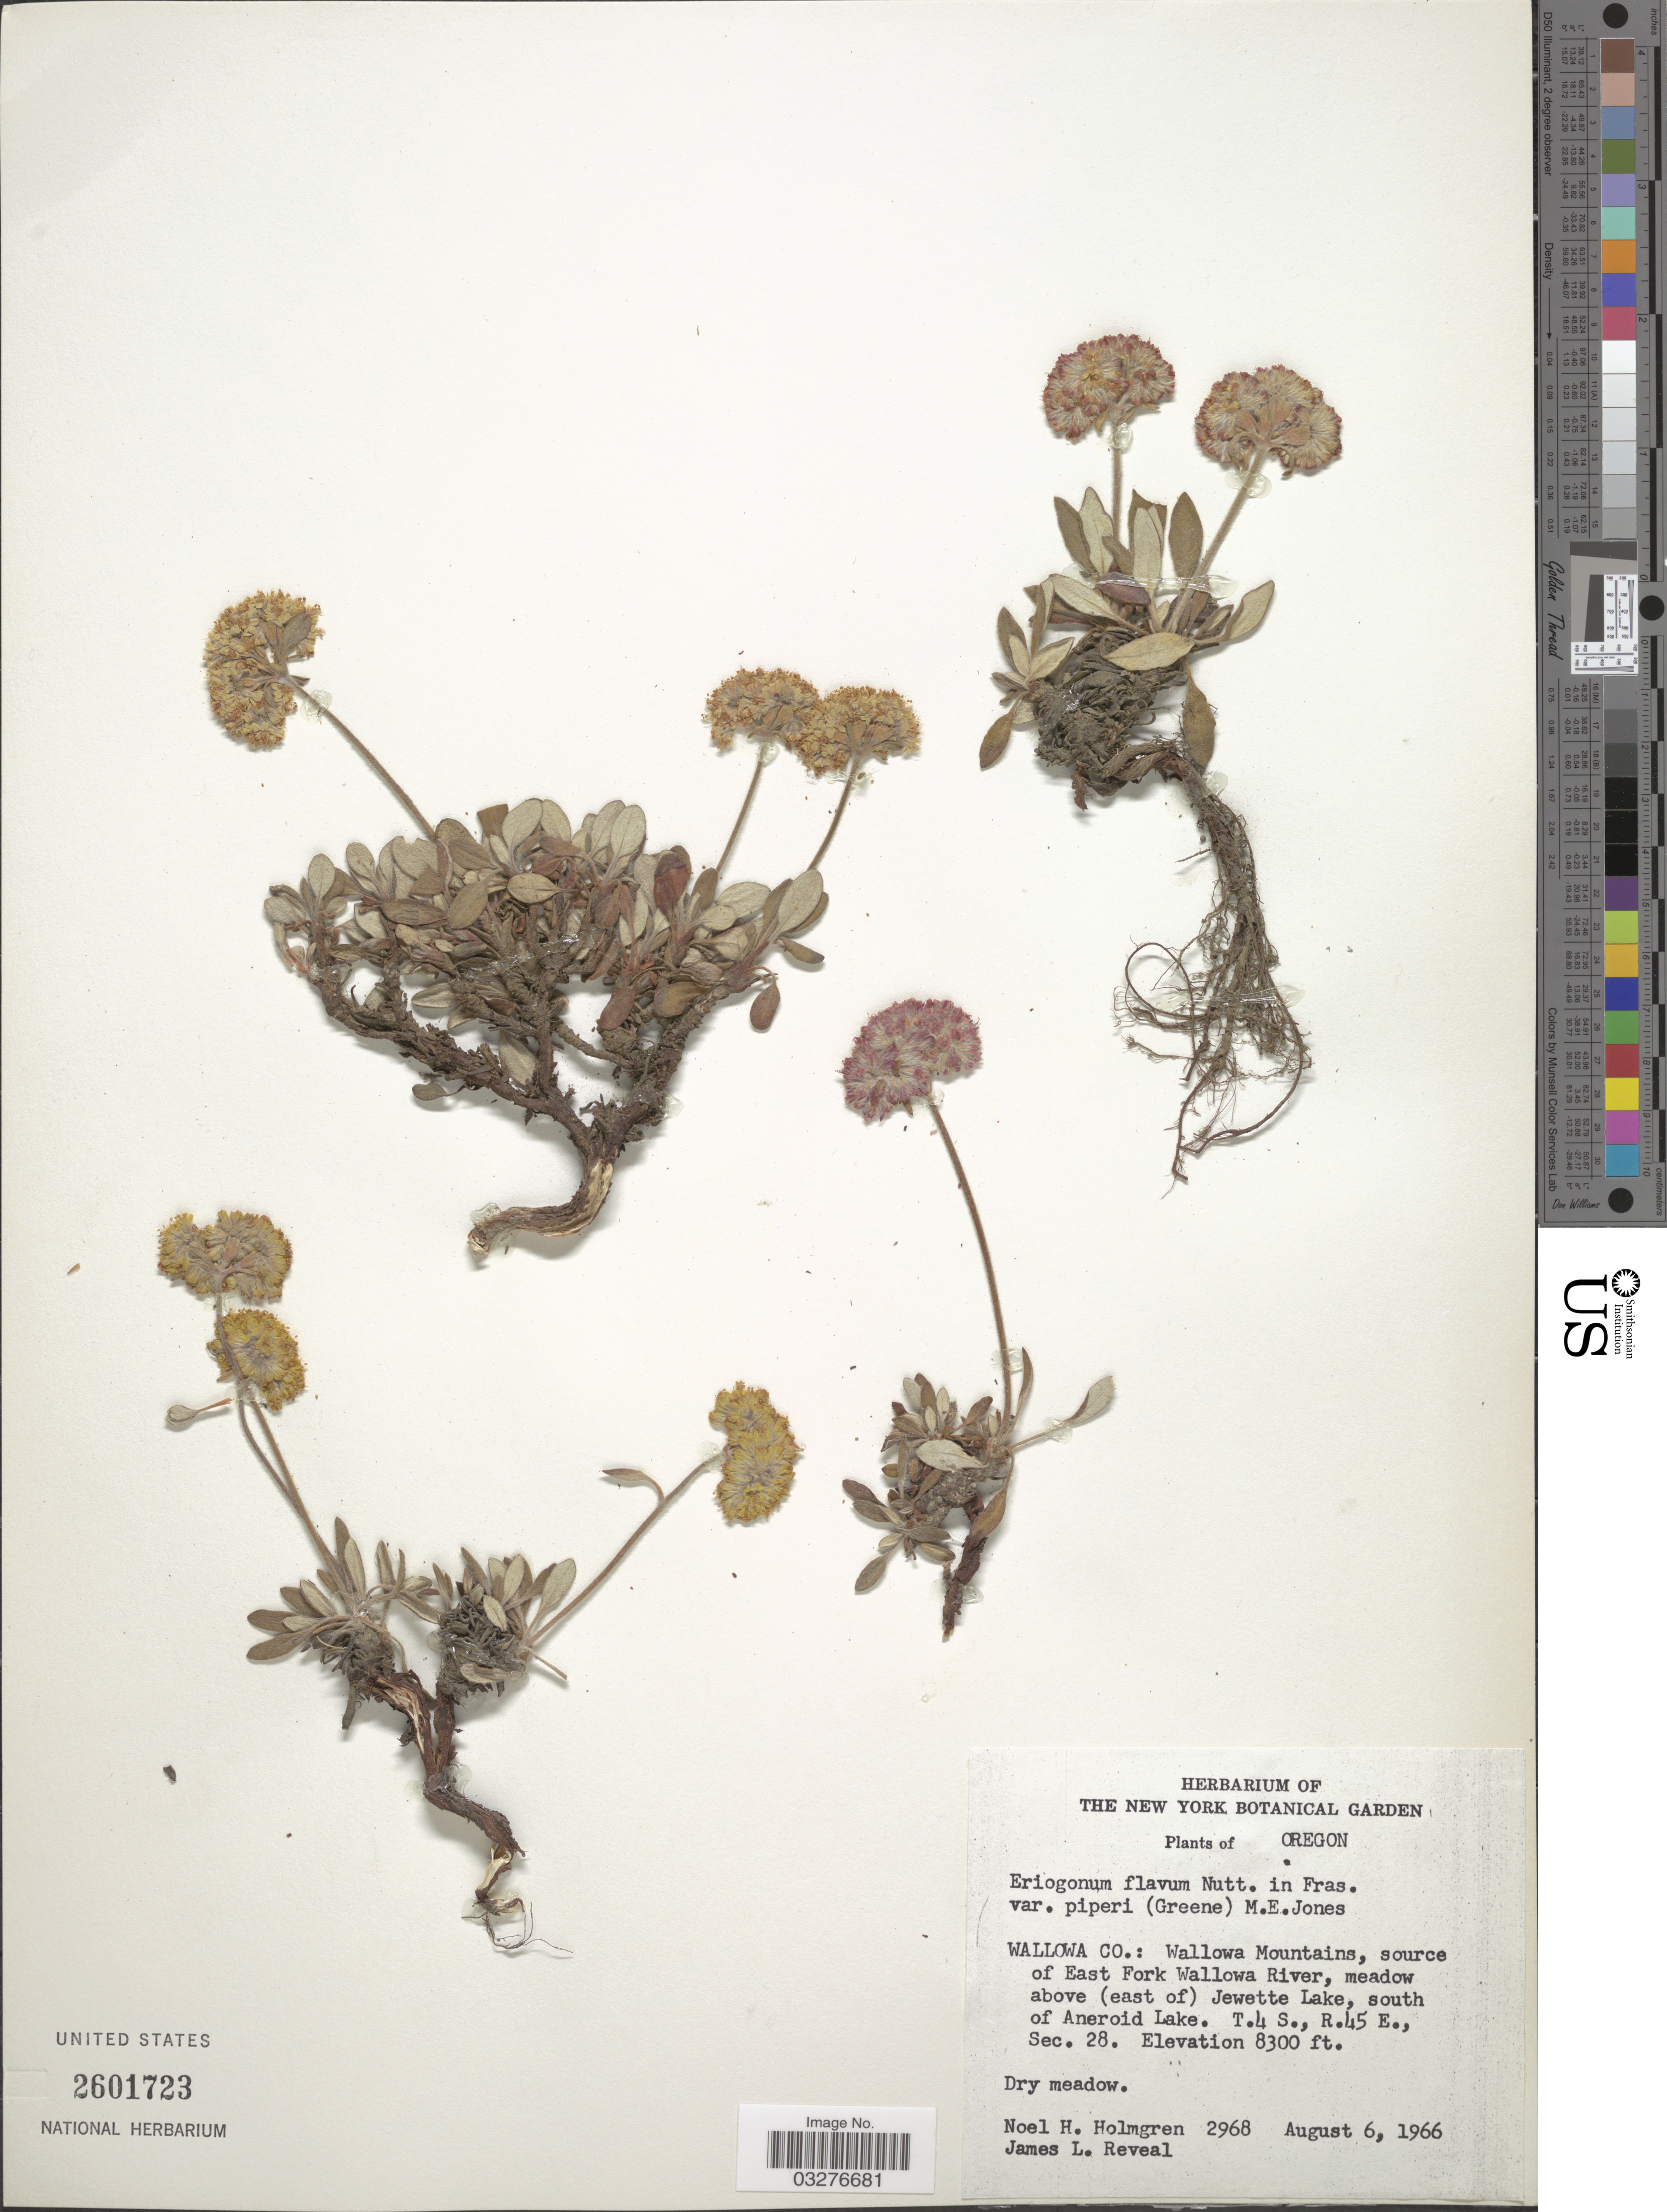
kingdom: Plantae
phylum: Tracheophyta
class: Magnoliopsida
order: Caryophyllales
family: Polygonaceae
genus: Eriogonum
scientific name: Eriogonum flavum var. piperi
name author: M.E. Jones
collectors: N. H. Holmgren & J. L. Reveal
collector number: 2968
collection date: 1966-08-06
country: United States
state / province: Oregon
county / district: Wallowa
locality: Wallowa Co.: Wallowa Mountains, source of East Fork Wallowa River, meadow above (east of) Jewette Lake, south of Aneroid Lake. T4S, R45E, Sec. 28.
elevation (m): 2530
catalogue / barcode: US 2601723